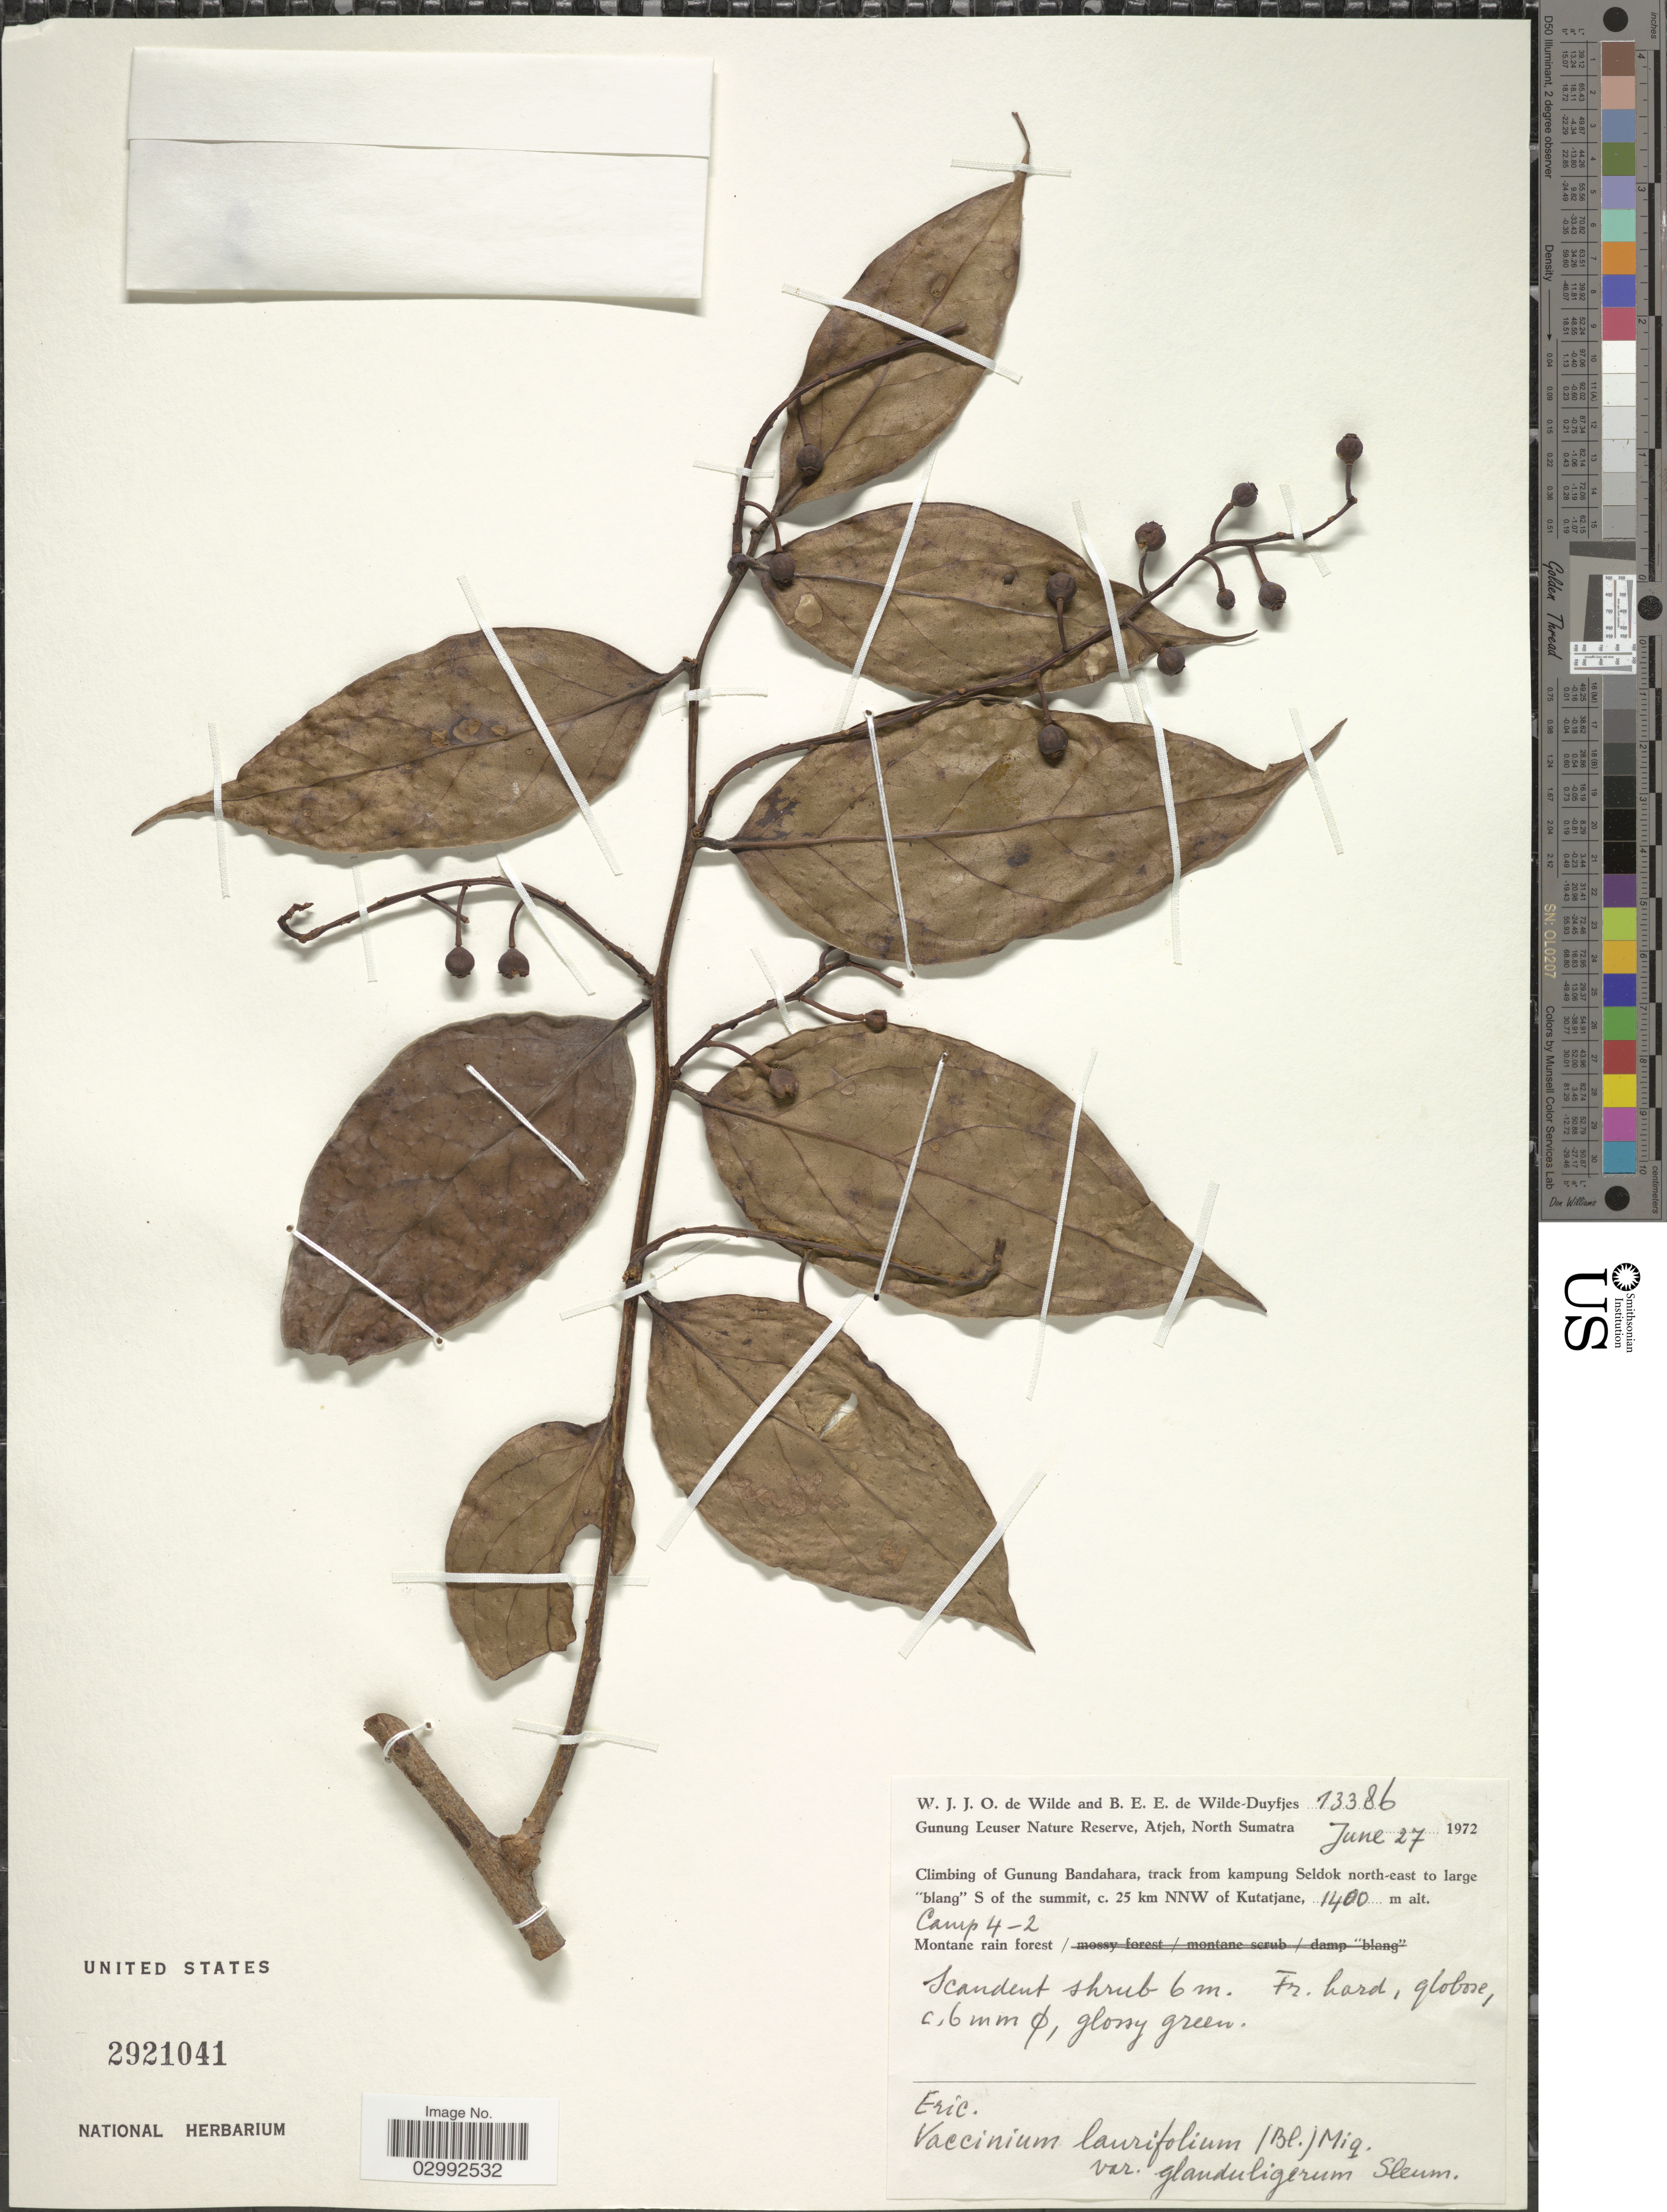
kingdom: Plantae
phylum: Tracheophyta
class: Magnoliopsida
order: Ericales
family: Ericaceae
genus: Vaccinium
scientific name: Vaccinium laurifolium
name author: (Blume) Miq.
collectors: W. J. de Wilde & B. E. de Wilde-Duyfjes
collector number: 13386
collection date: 1972-06-27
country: Indonesia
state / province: Sumatra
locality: Gunung Leuser Nature Reserve, Atjeh, North Sumatra, Climbing of Gunung Bandahara, track from kampung Seldok north-east to Large "blang" S of the summit, c. 25 km NNW of Kutatjane, Camp 4-2.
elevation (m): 1400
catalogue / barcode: US 2921041